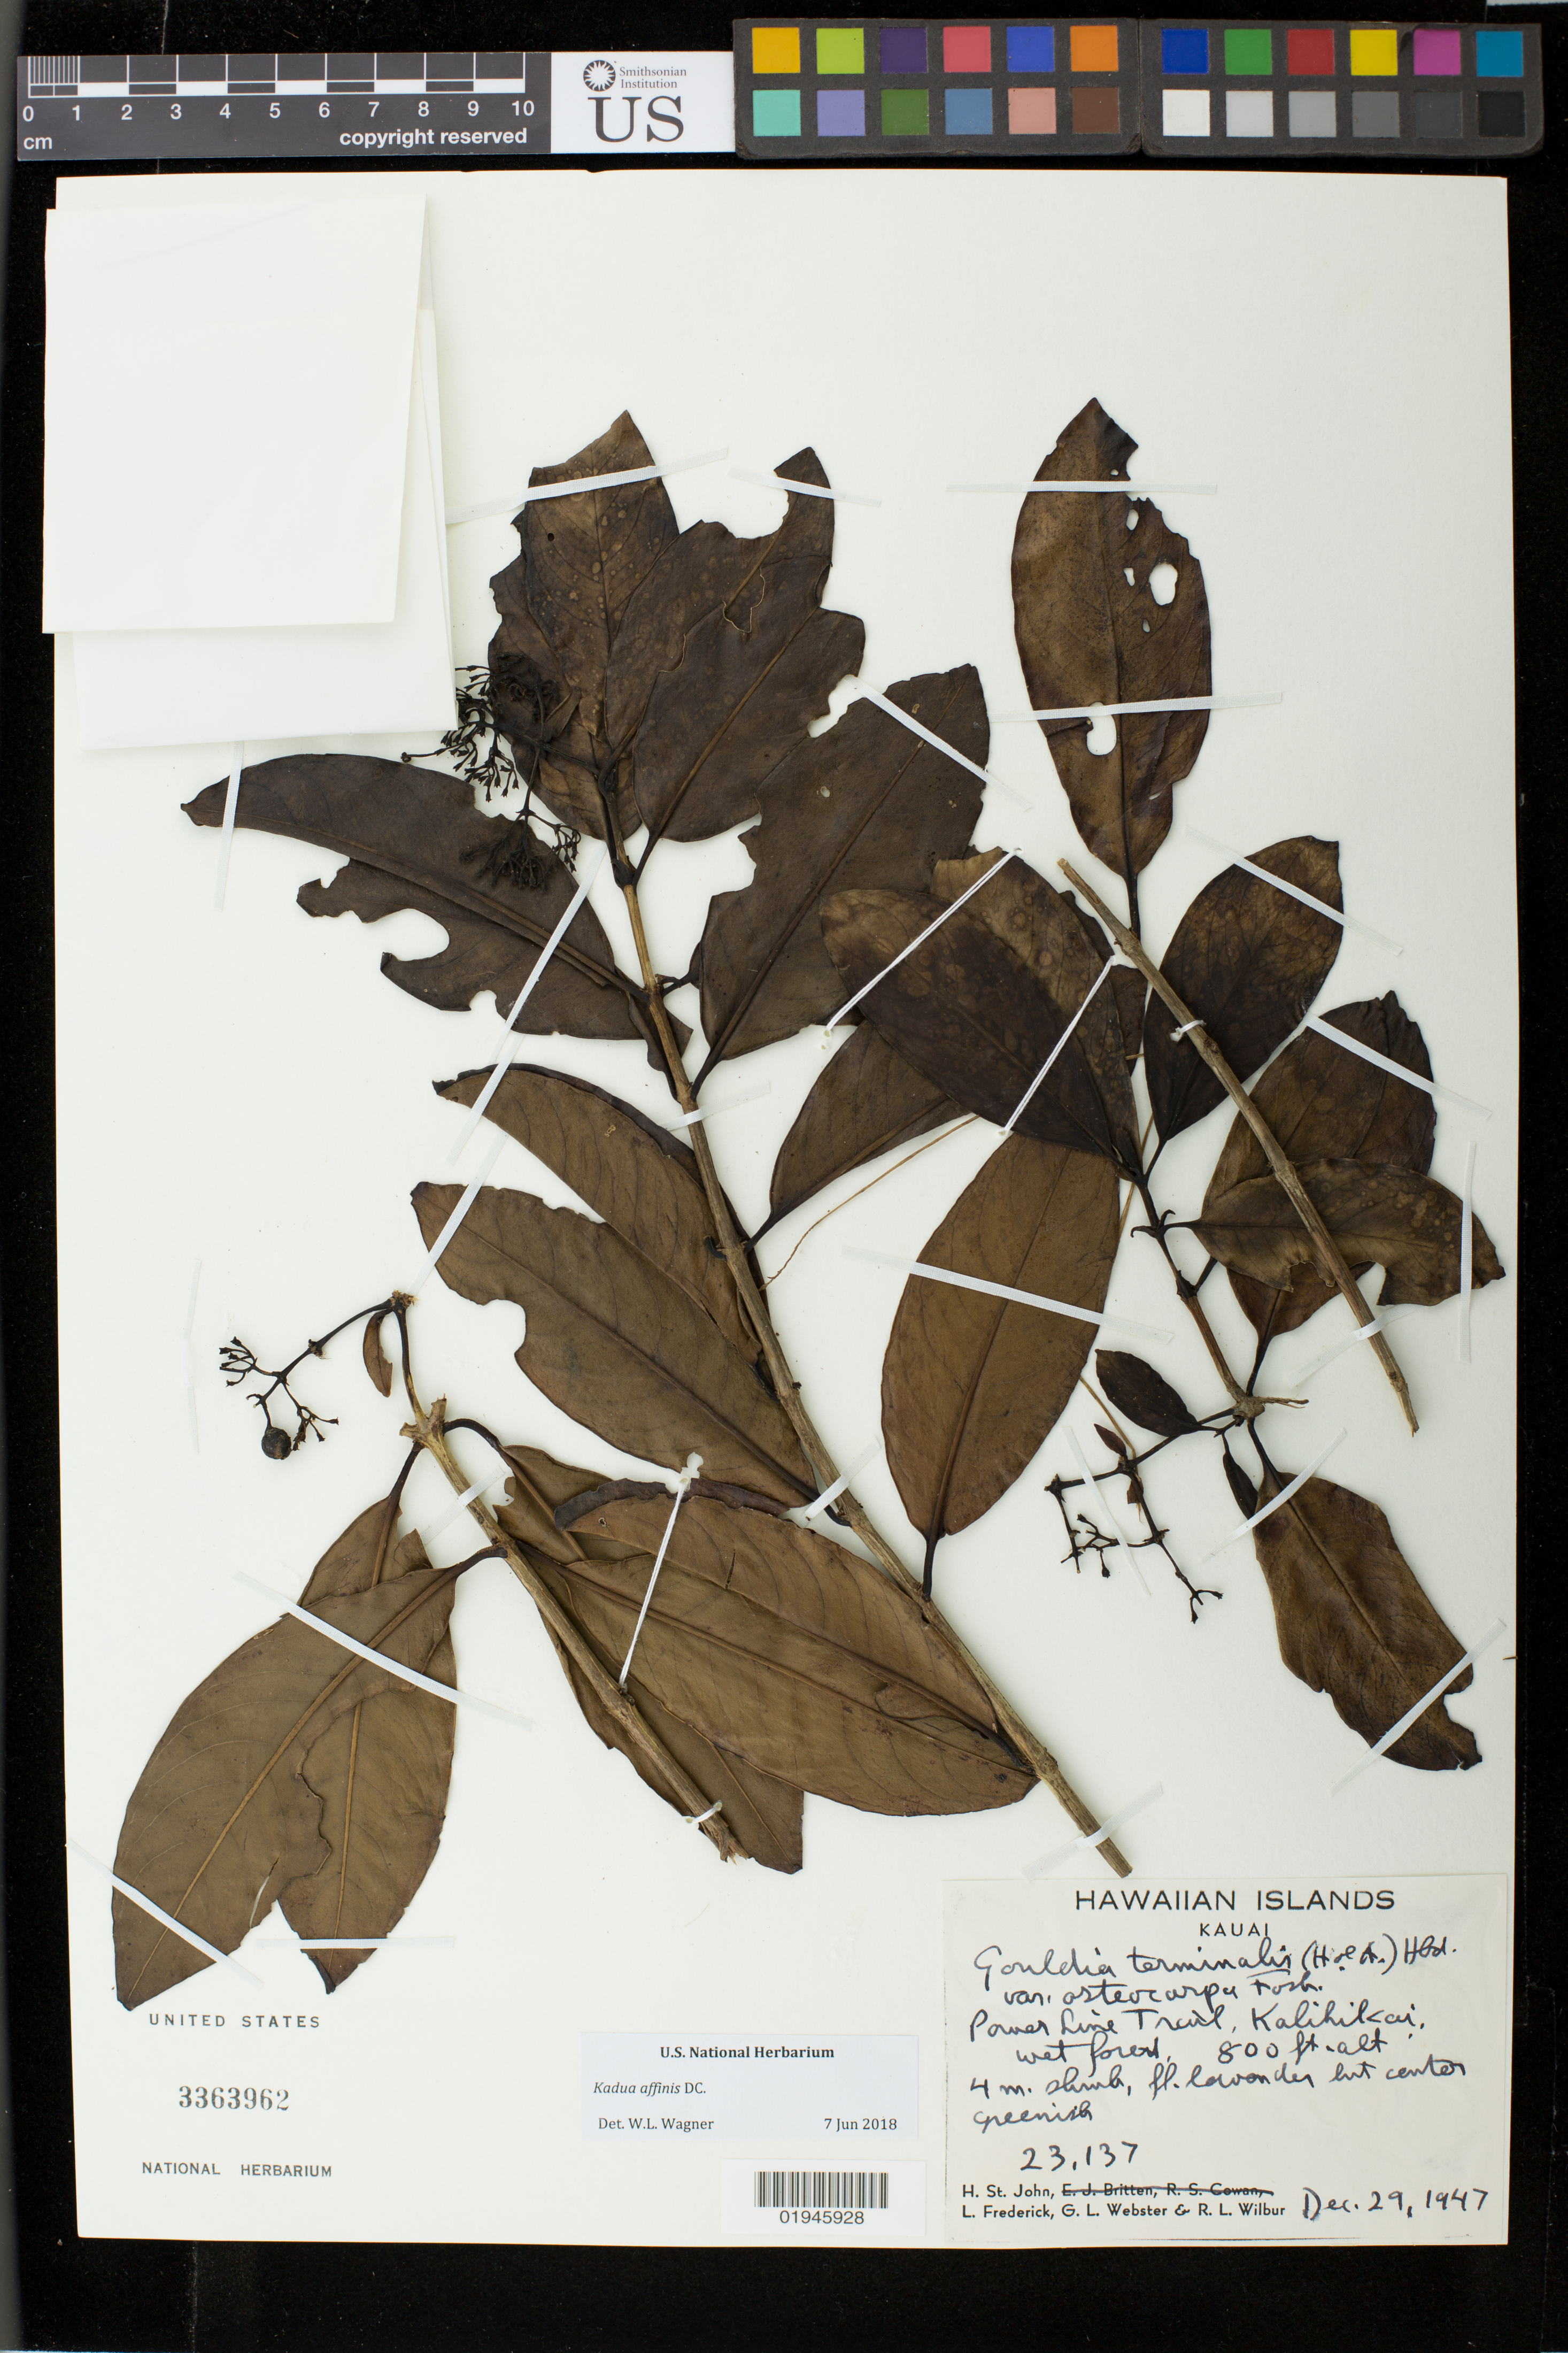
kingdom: Plantae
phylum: Tracheophyta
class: Magnoliopsida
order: Gentianales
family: Rubiaceae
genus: Kadua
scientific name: Kadua affinis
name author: DC.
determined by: Wagner, W. L., (BOT), Smithsonian Institution - National Museum of Natural History (UNITED STATES)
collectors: H. St. John, L. Frederick, G. L. Webster & R. L. Wilbur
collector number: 23137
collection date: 1947-12-29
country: United States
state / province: Hawaii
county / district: Kauai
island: Kaua'i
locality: Power Line Trail, Kalihikai.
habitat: Wet forest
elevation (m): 244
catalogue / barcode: US 3363962